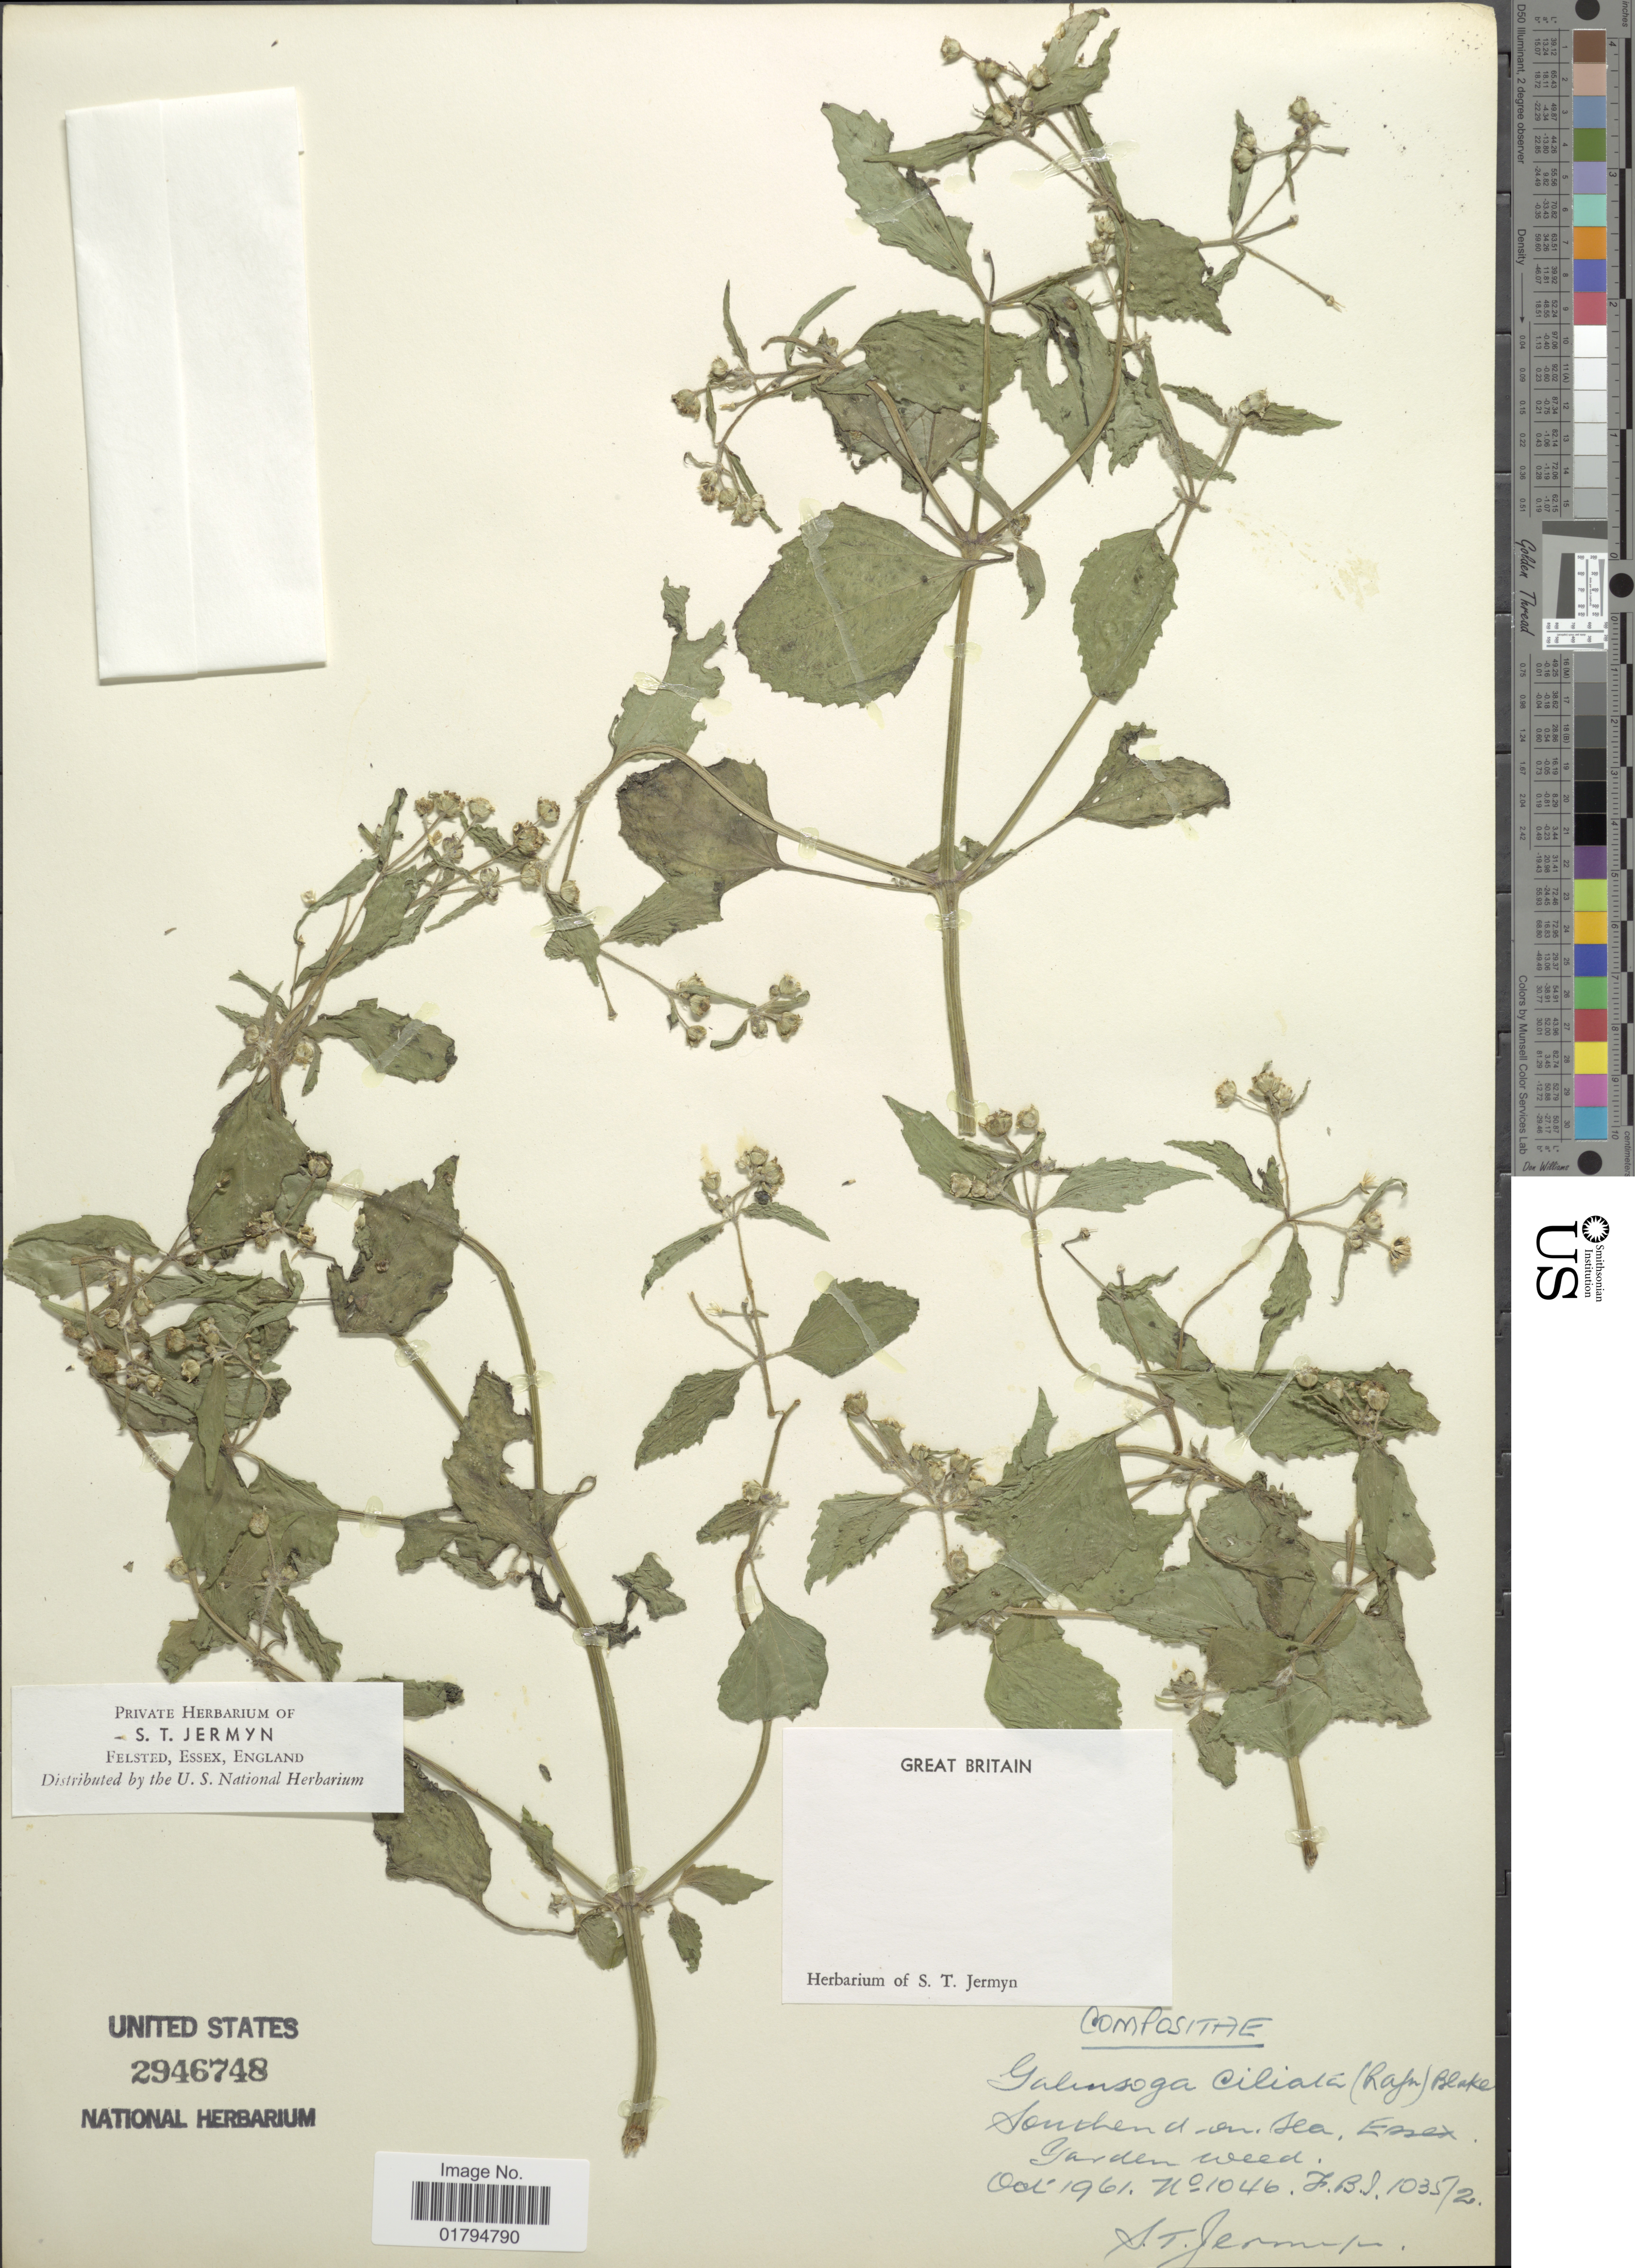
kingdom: Plantae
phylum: Tracheophyta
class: Magnoliopsida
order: Asterales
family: Asteraceae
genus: Galinsoga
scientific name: Galinsoga parviflora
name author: Cav.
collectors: S. Jermyn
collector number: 1046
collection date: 1961-10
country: United Kingdom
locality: Great Britain. Southern end sea, Essex Garden weed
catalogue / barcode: US 2946748